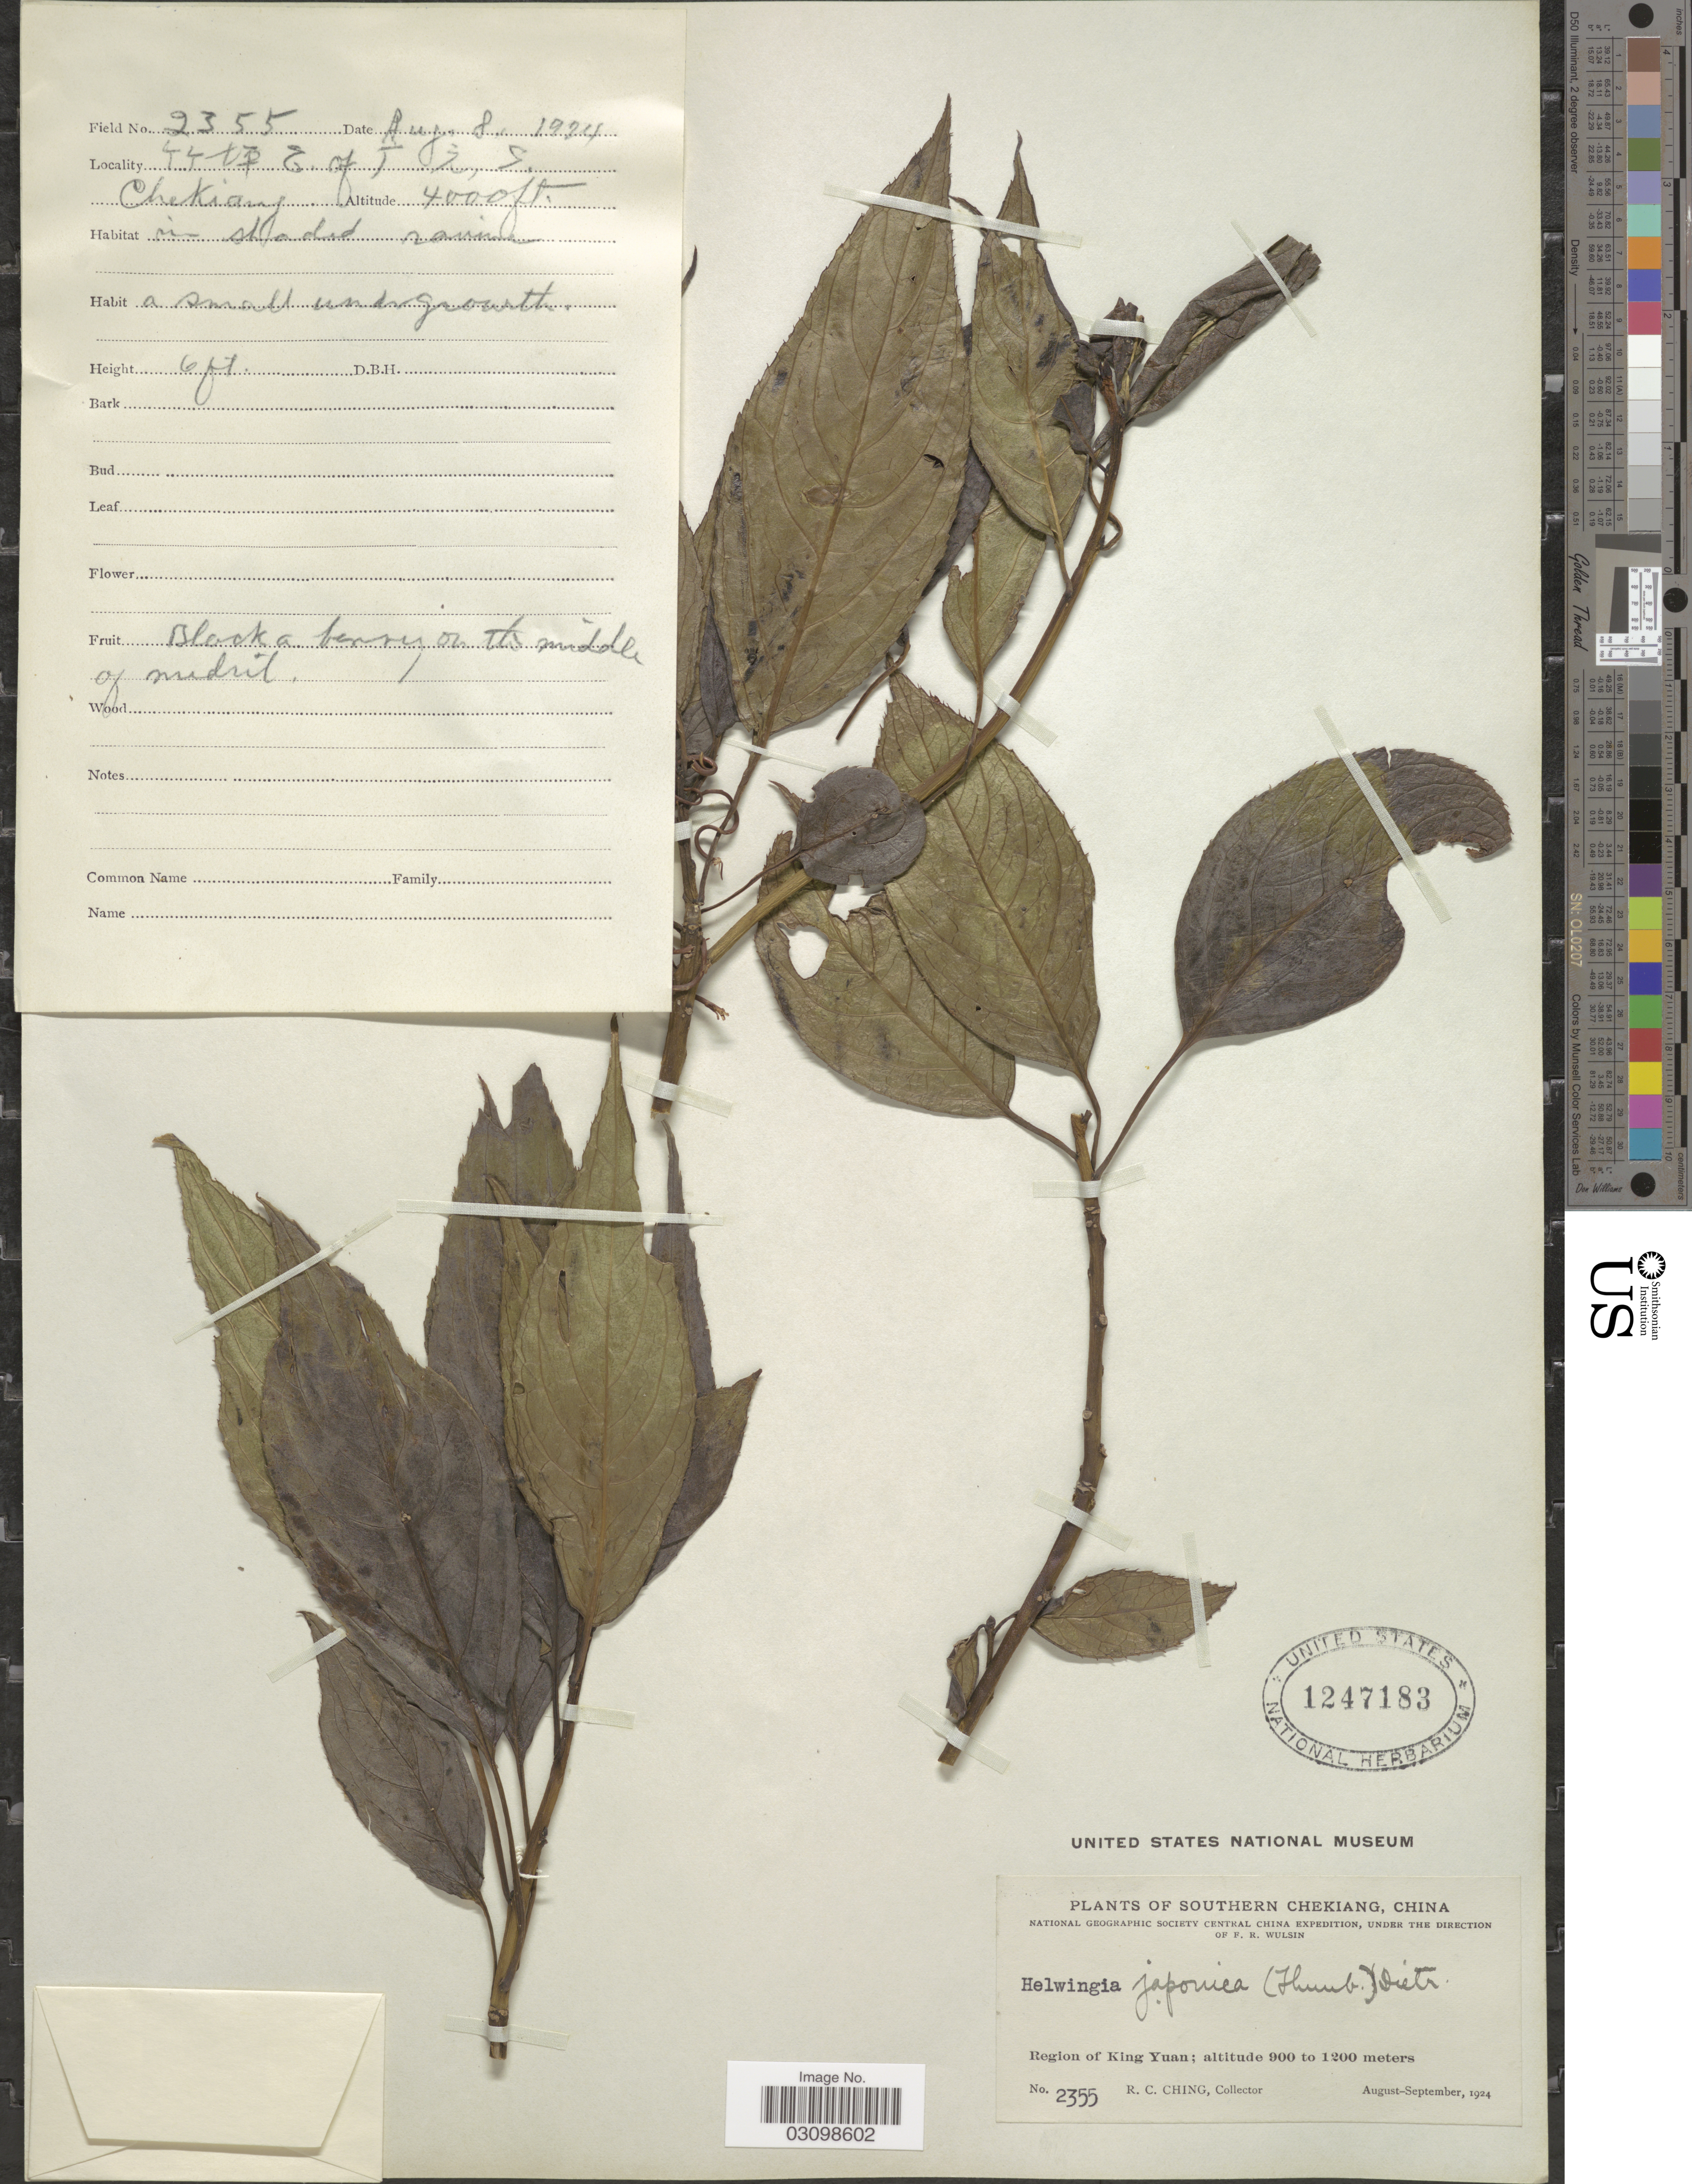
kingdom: Plantae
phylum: Tracheophyta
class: Magnoliopsida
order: Aquifoliales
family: Helwingiaceae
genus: Helwingia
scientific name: Helwingia japonica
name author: (Thunb.) Dietr.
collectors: R. C. Ching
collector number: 2355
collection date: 1924-08-08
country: China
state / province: Zhejiang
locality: Southern Chongqing, Region of King Yuan.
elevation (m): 1219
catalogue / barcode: US 1247183